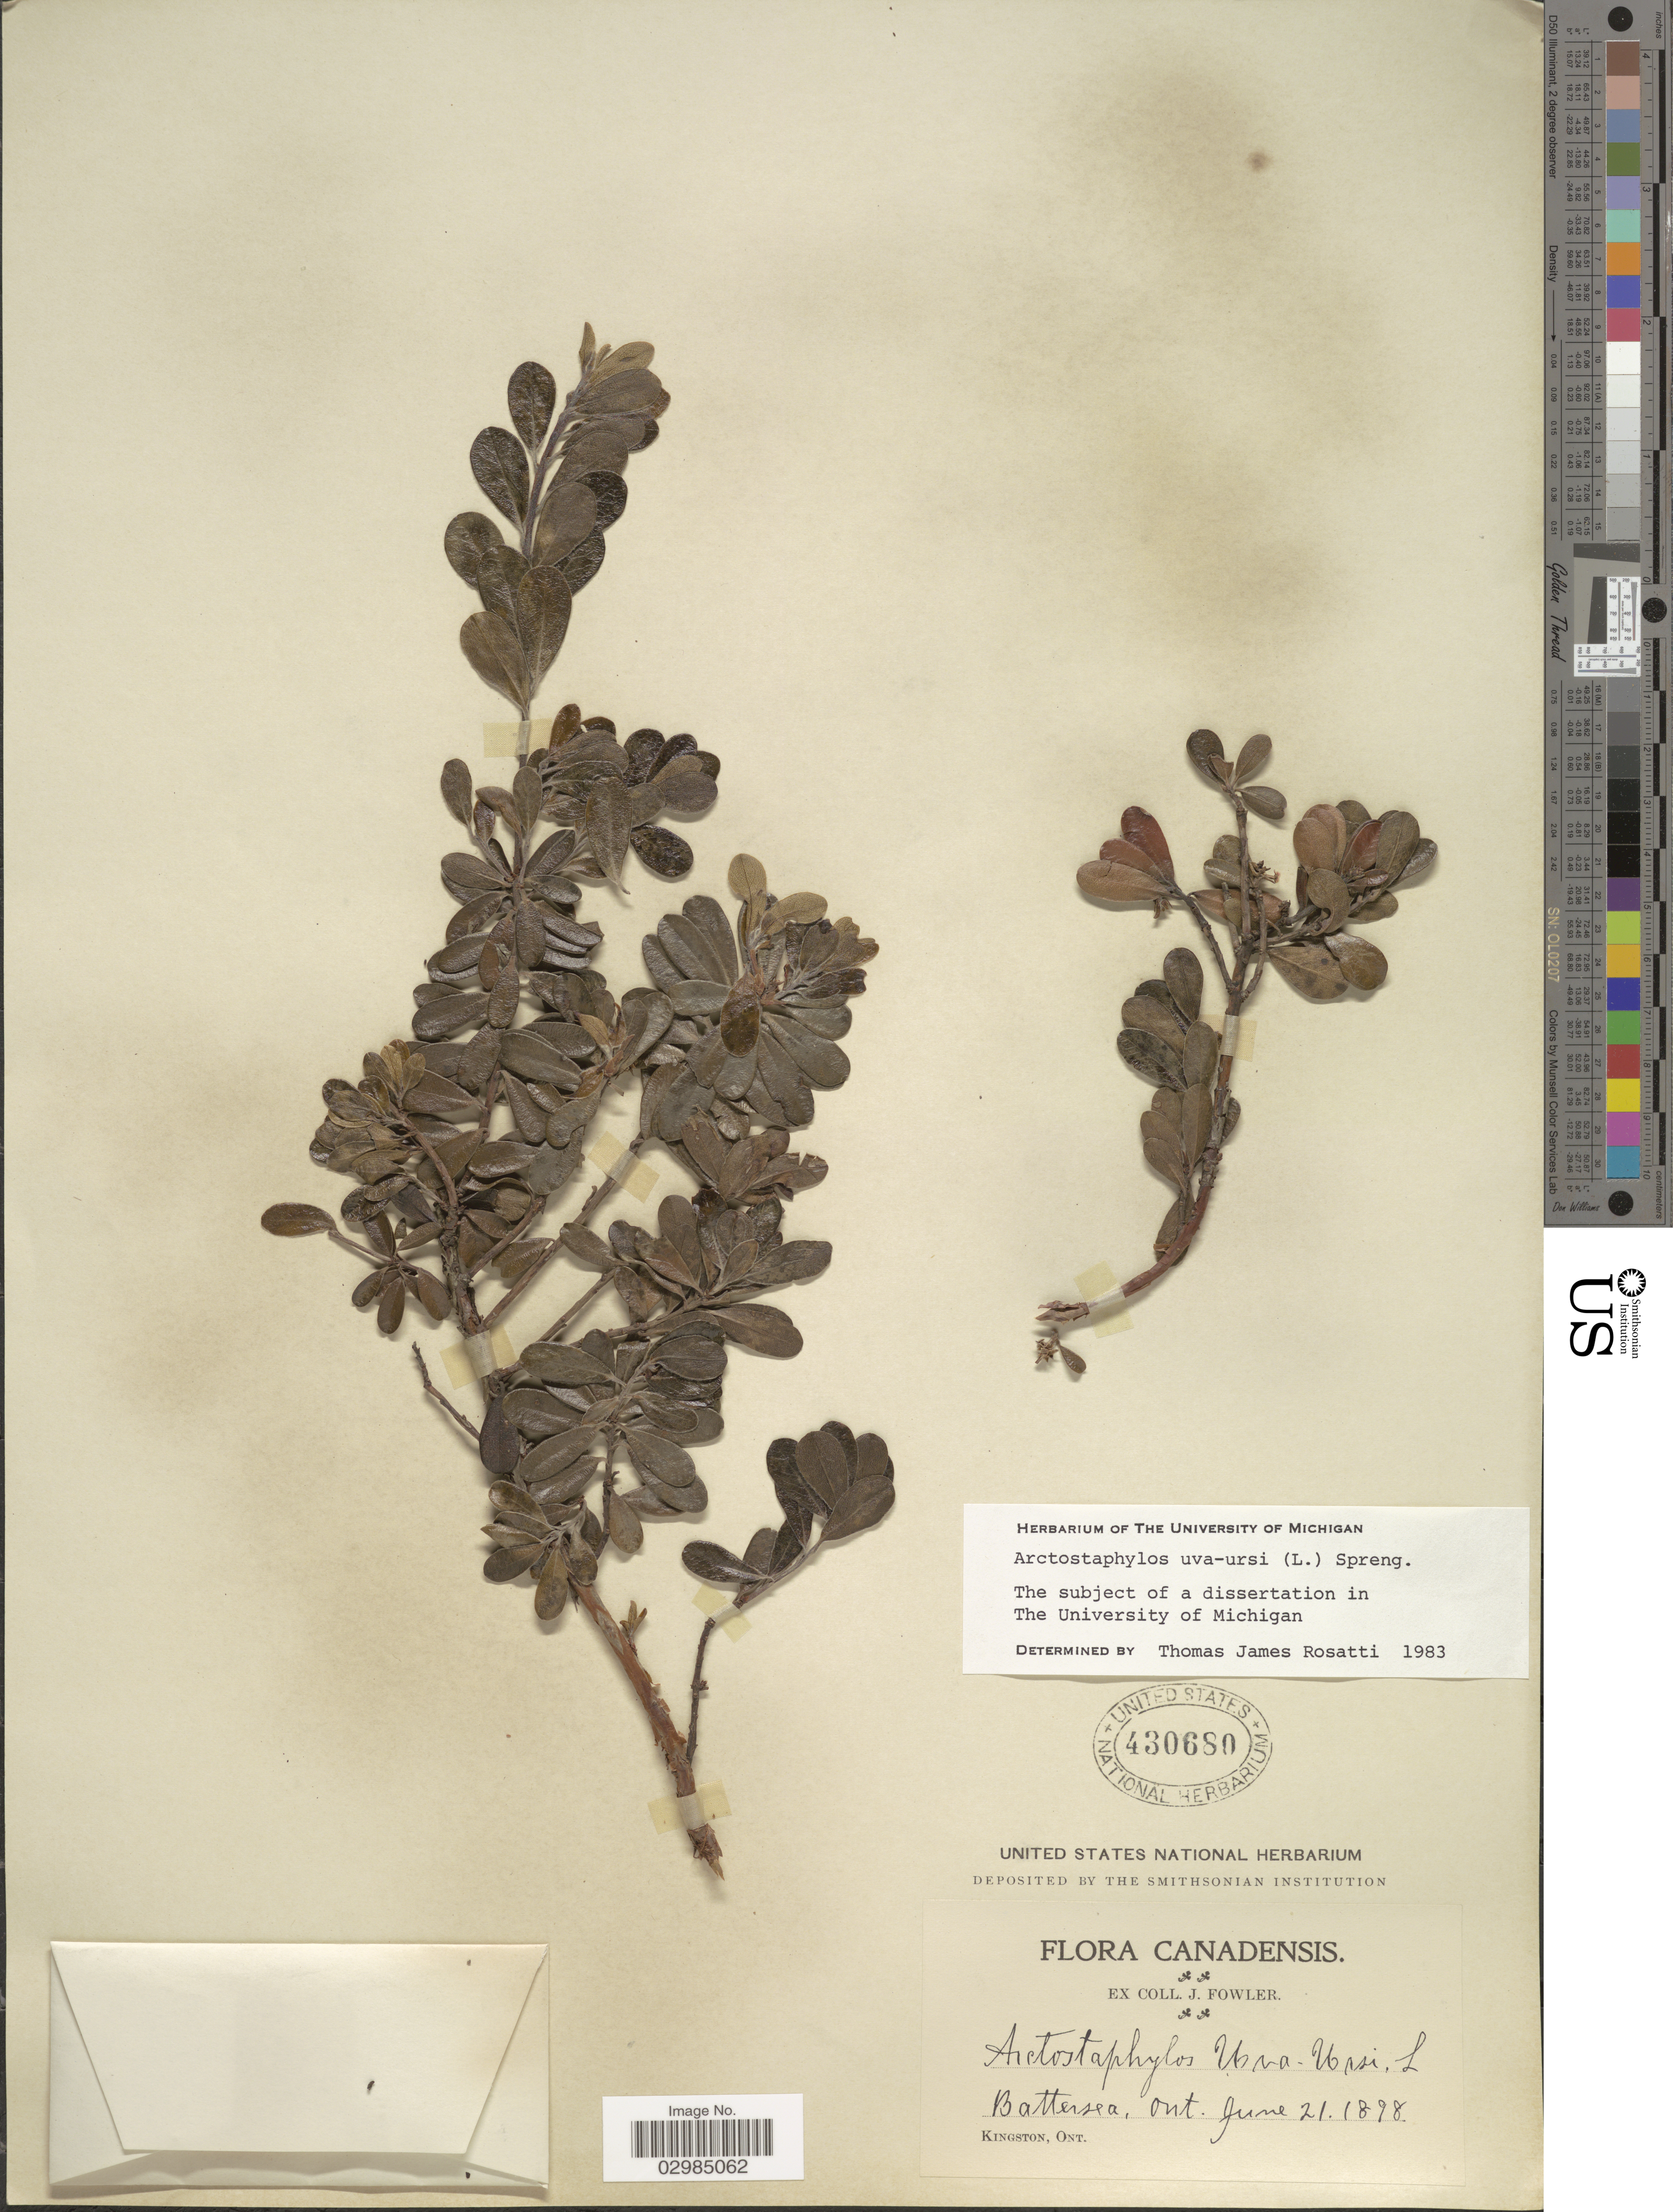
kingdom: Plantae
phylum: Tracheophyta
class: Magnoliopsida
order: Ericales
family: Ericaceae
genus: Arctostaphylos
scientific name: Arctostaphylos uva-ursi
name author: (L.) Spreng.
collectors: J. Fowler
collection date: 1898-06-21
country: Canada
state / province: Ontario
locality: Battersea. Kingston.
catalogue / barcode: US 430680